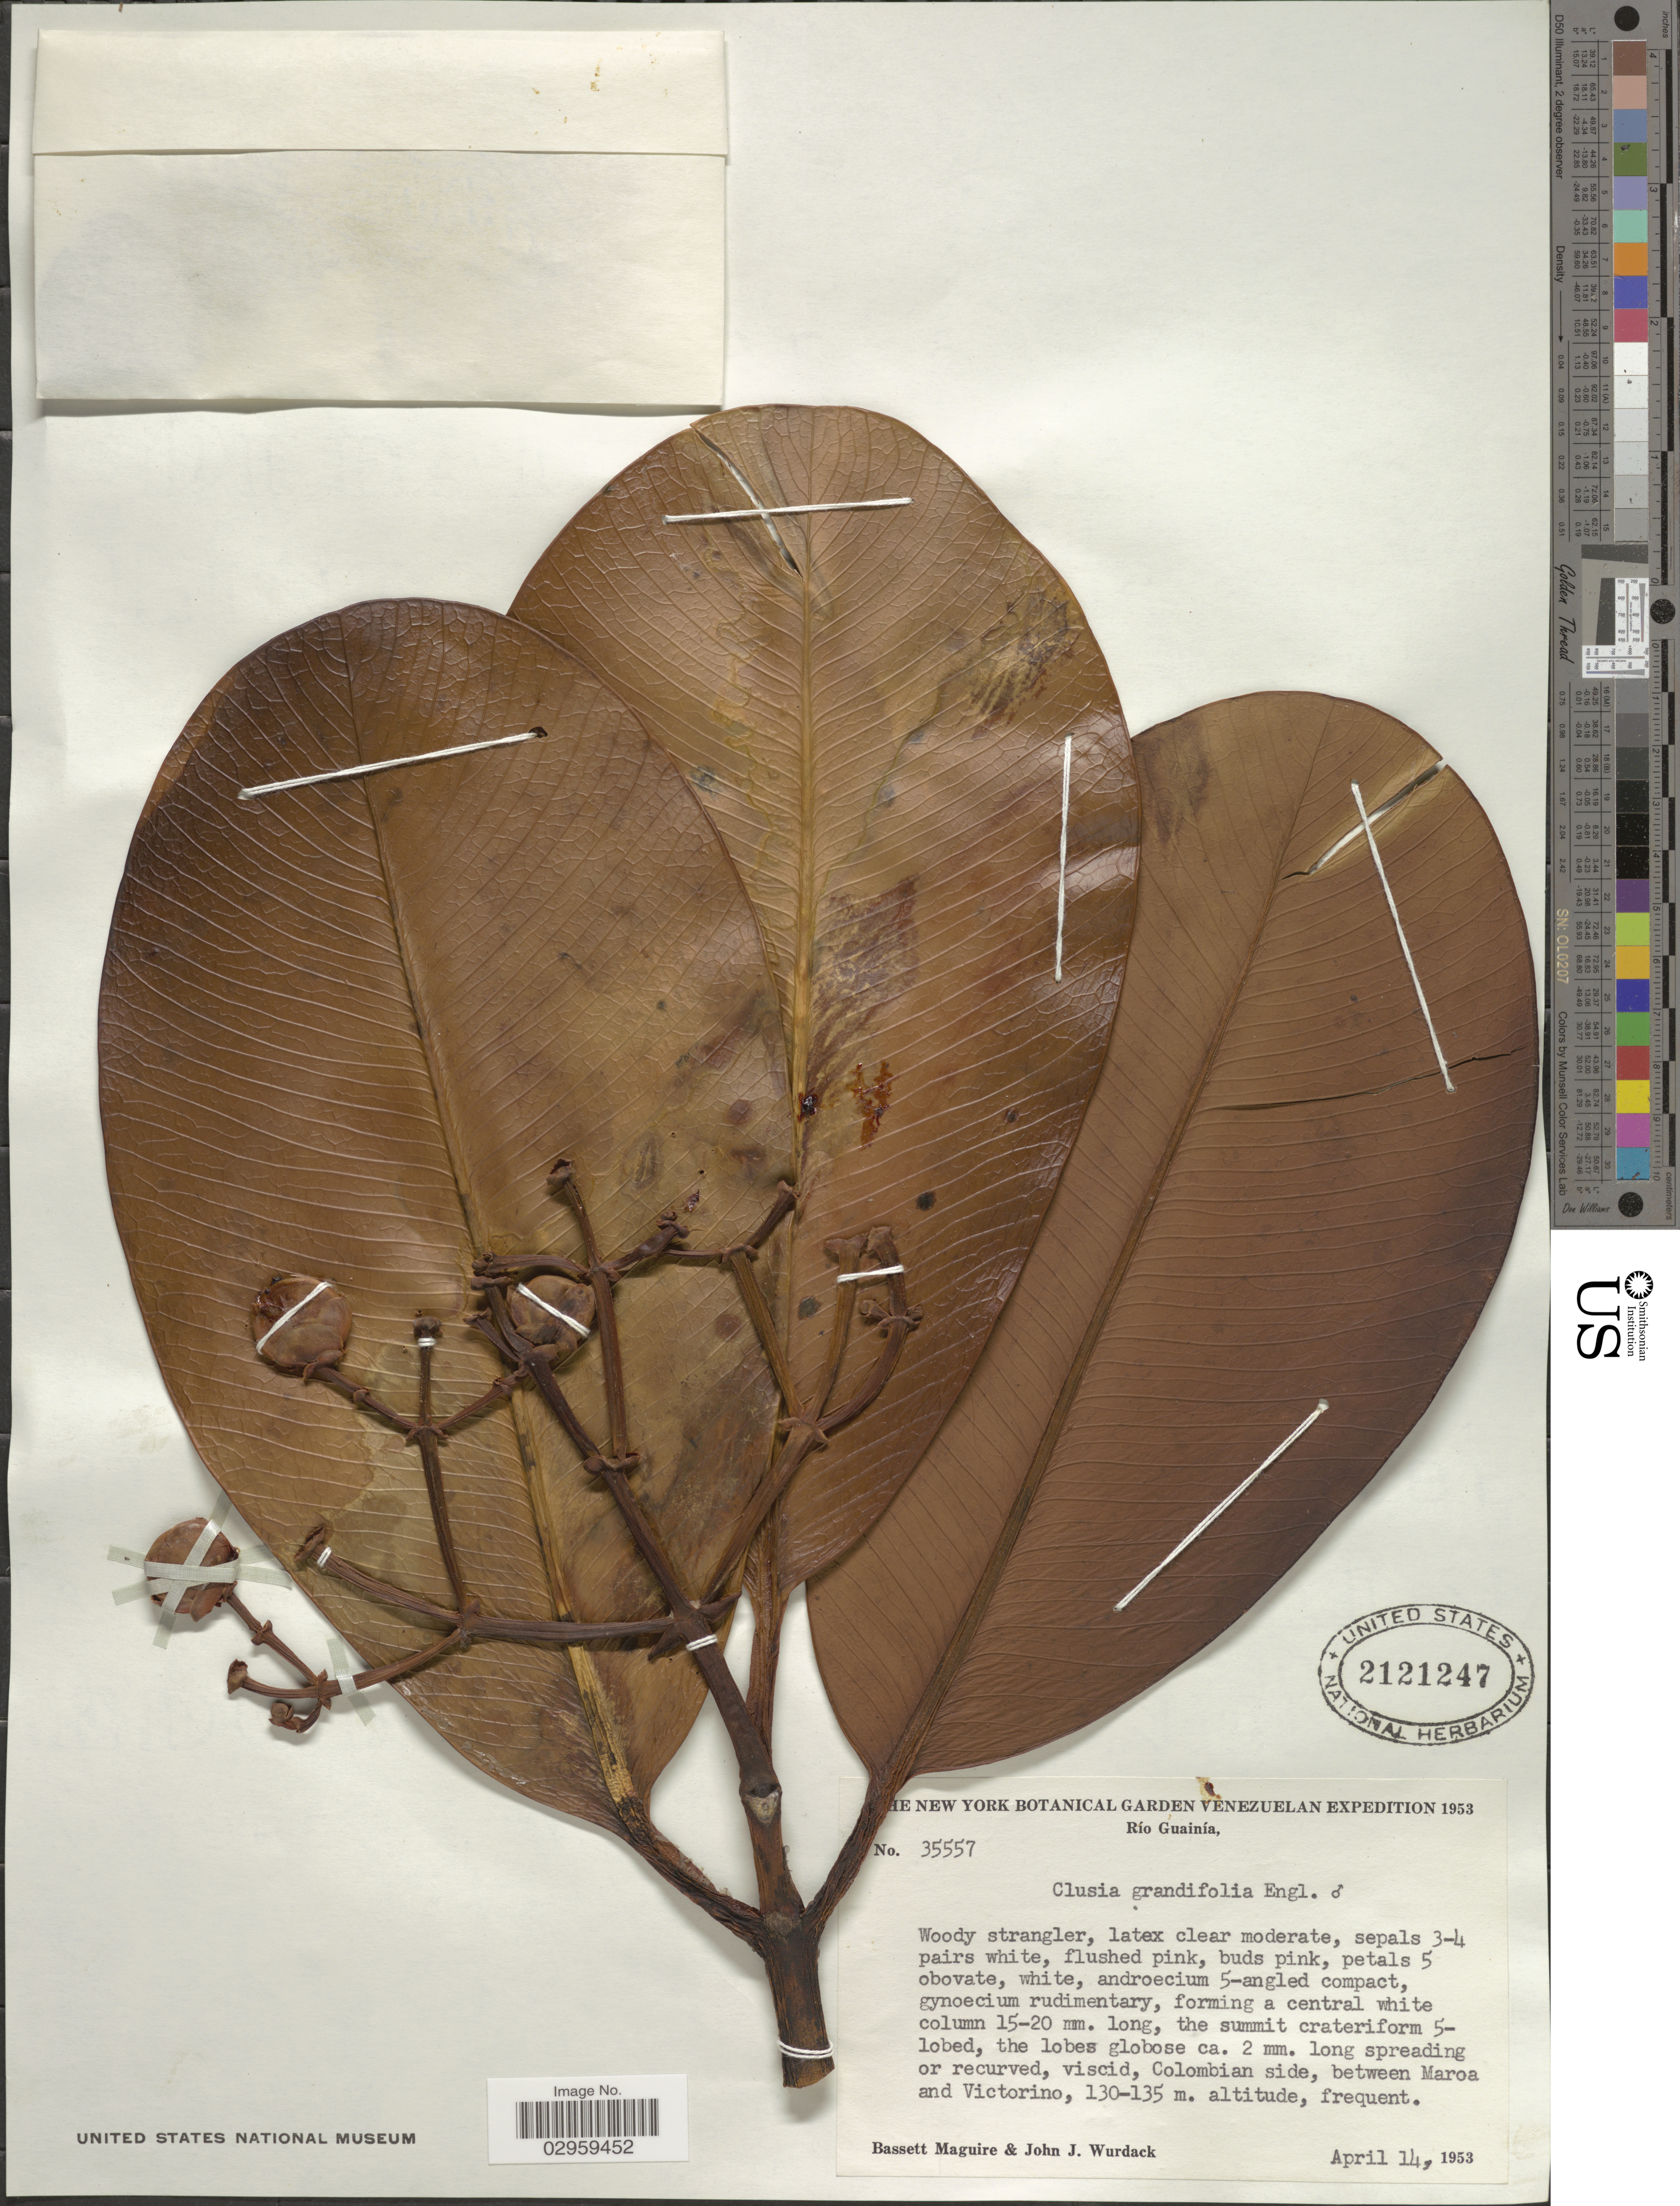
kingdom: Plantae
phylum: Tracheophyta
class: Magnoliopsida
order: Malpighiales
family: Clusiaceae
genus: Clusia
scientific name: Clusia grandifolia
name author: Engl.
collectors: B. Maguire & J. J. Wurdack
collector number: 35557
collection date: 1953-04-14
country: Colombia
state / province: Guainía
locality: Río Guainía. Colombian side, between Maroa and Victorino.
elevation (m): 130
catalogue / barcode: US 2121247